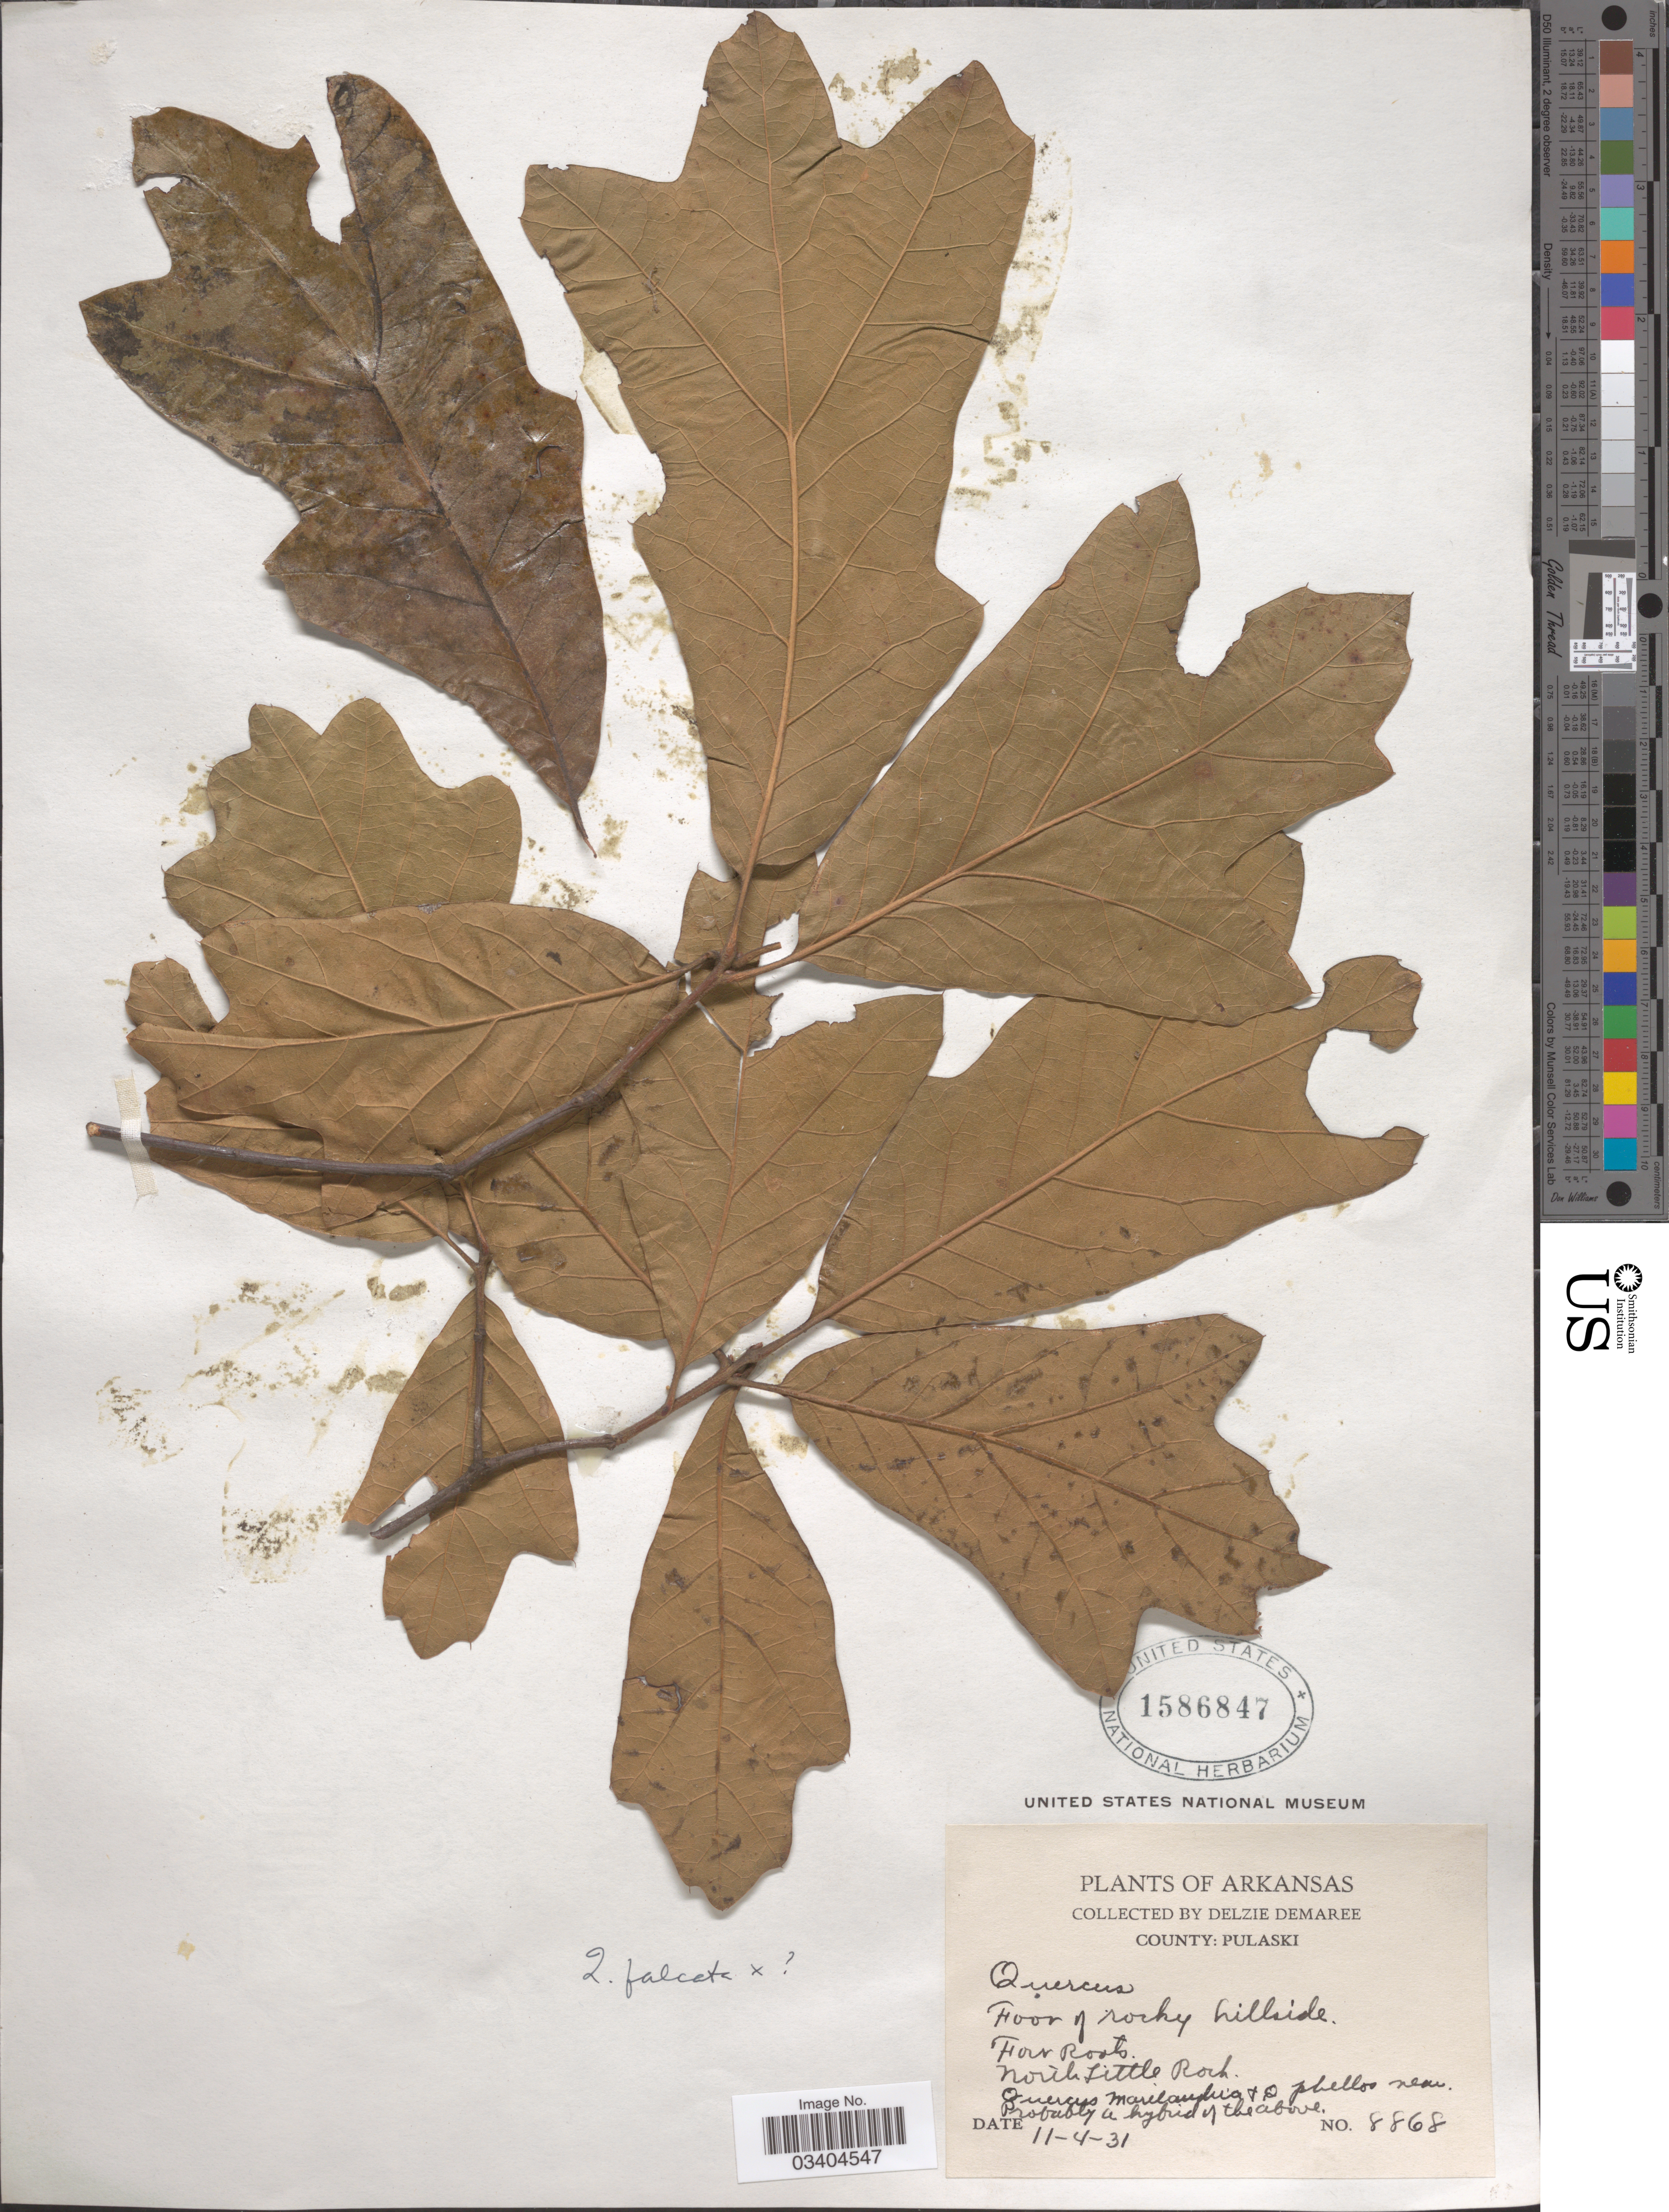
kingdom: Plantae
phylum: Tracheophyta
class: Magnoliopsida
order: Fagales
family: Fagaceae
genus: Quercus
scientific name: Quercus falcata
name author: Michx.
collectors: D. Demaree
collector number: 8868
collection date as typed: Transcribed d/m/y: 4/11/31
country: United States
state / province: Arkansas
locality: County: Pulaski. Fort Roots. North Little Rock.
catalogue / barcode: US 1586847